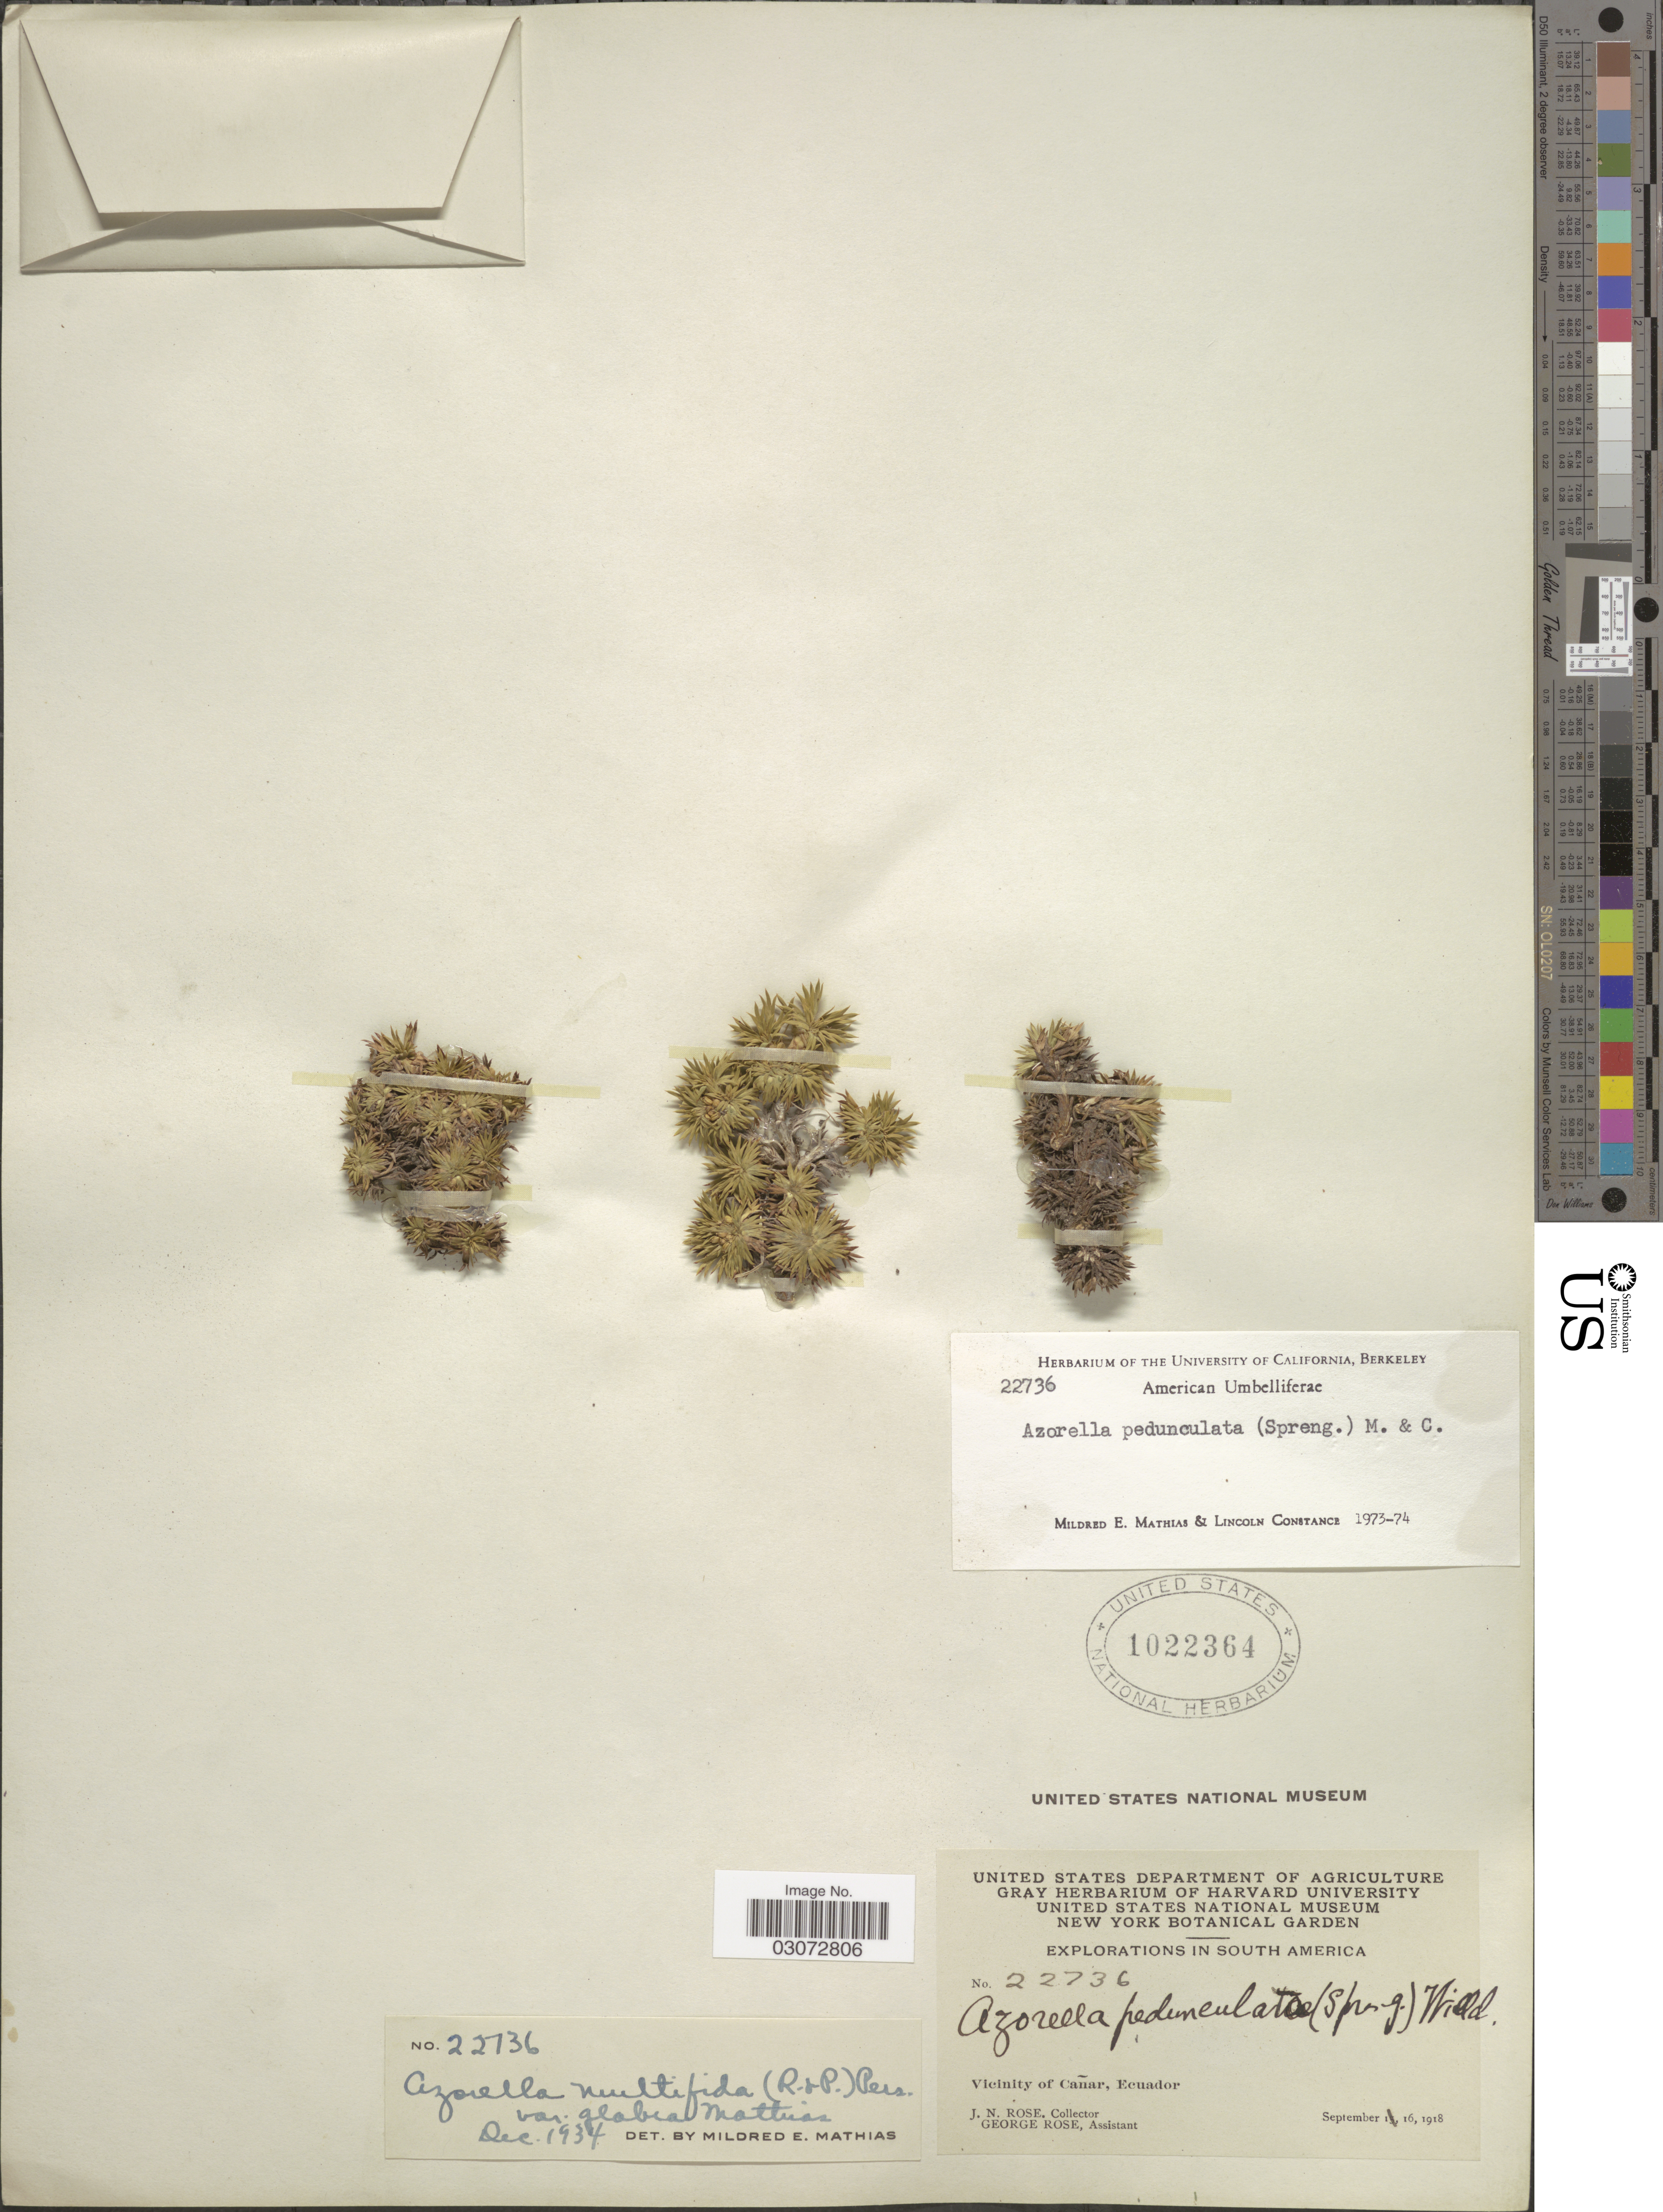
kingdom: Plantae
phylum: Tracheophyta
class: Magnoliopsida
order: Apiales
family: Apiaceae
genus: Azorella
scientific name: Azorella pedunculata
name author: (Spreng.) Mathias & Constance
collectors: J. N. Rose & G. Rose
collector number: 22736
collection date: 1918-09-16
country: Ecuador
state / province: Cañar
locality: Vicinity of Cañar.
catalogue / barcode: US 1022364